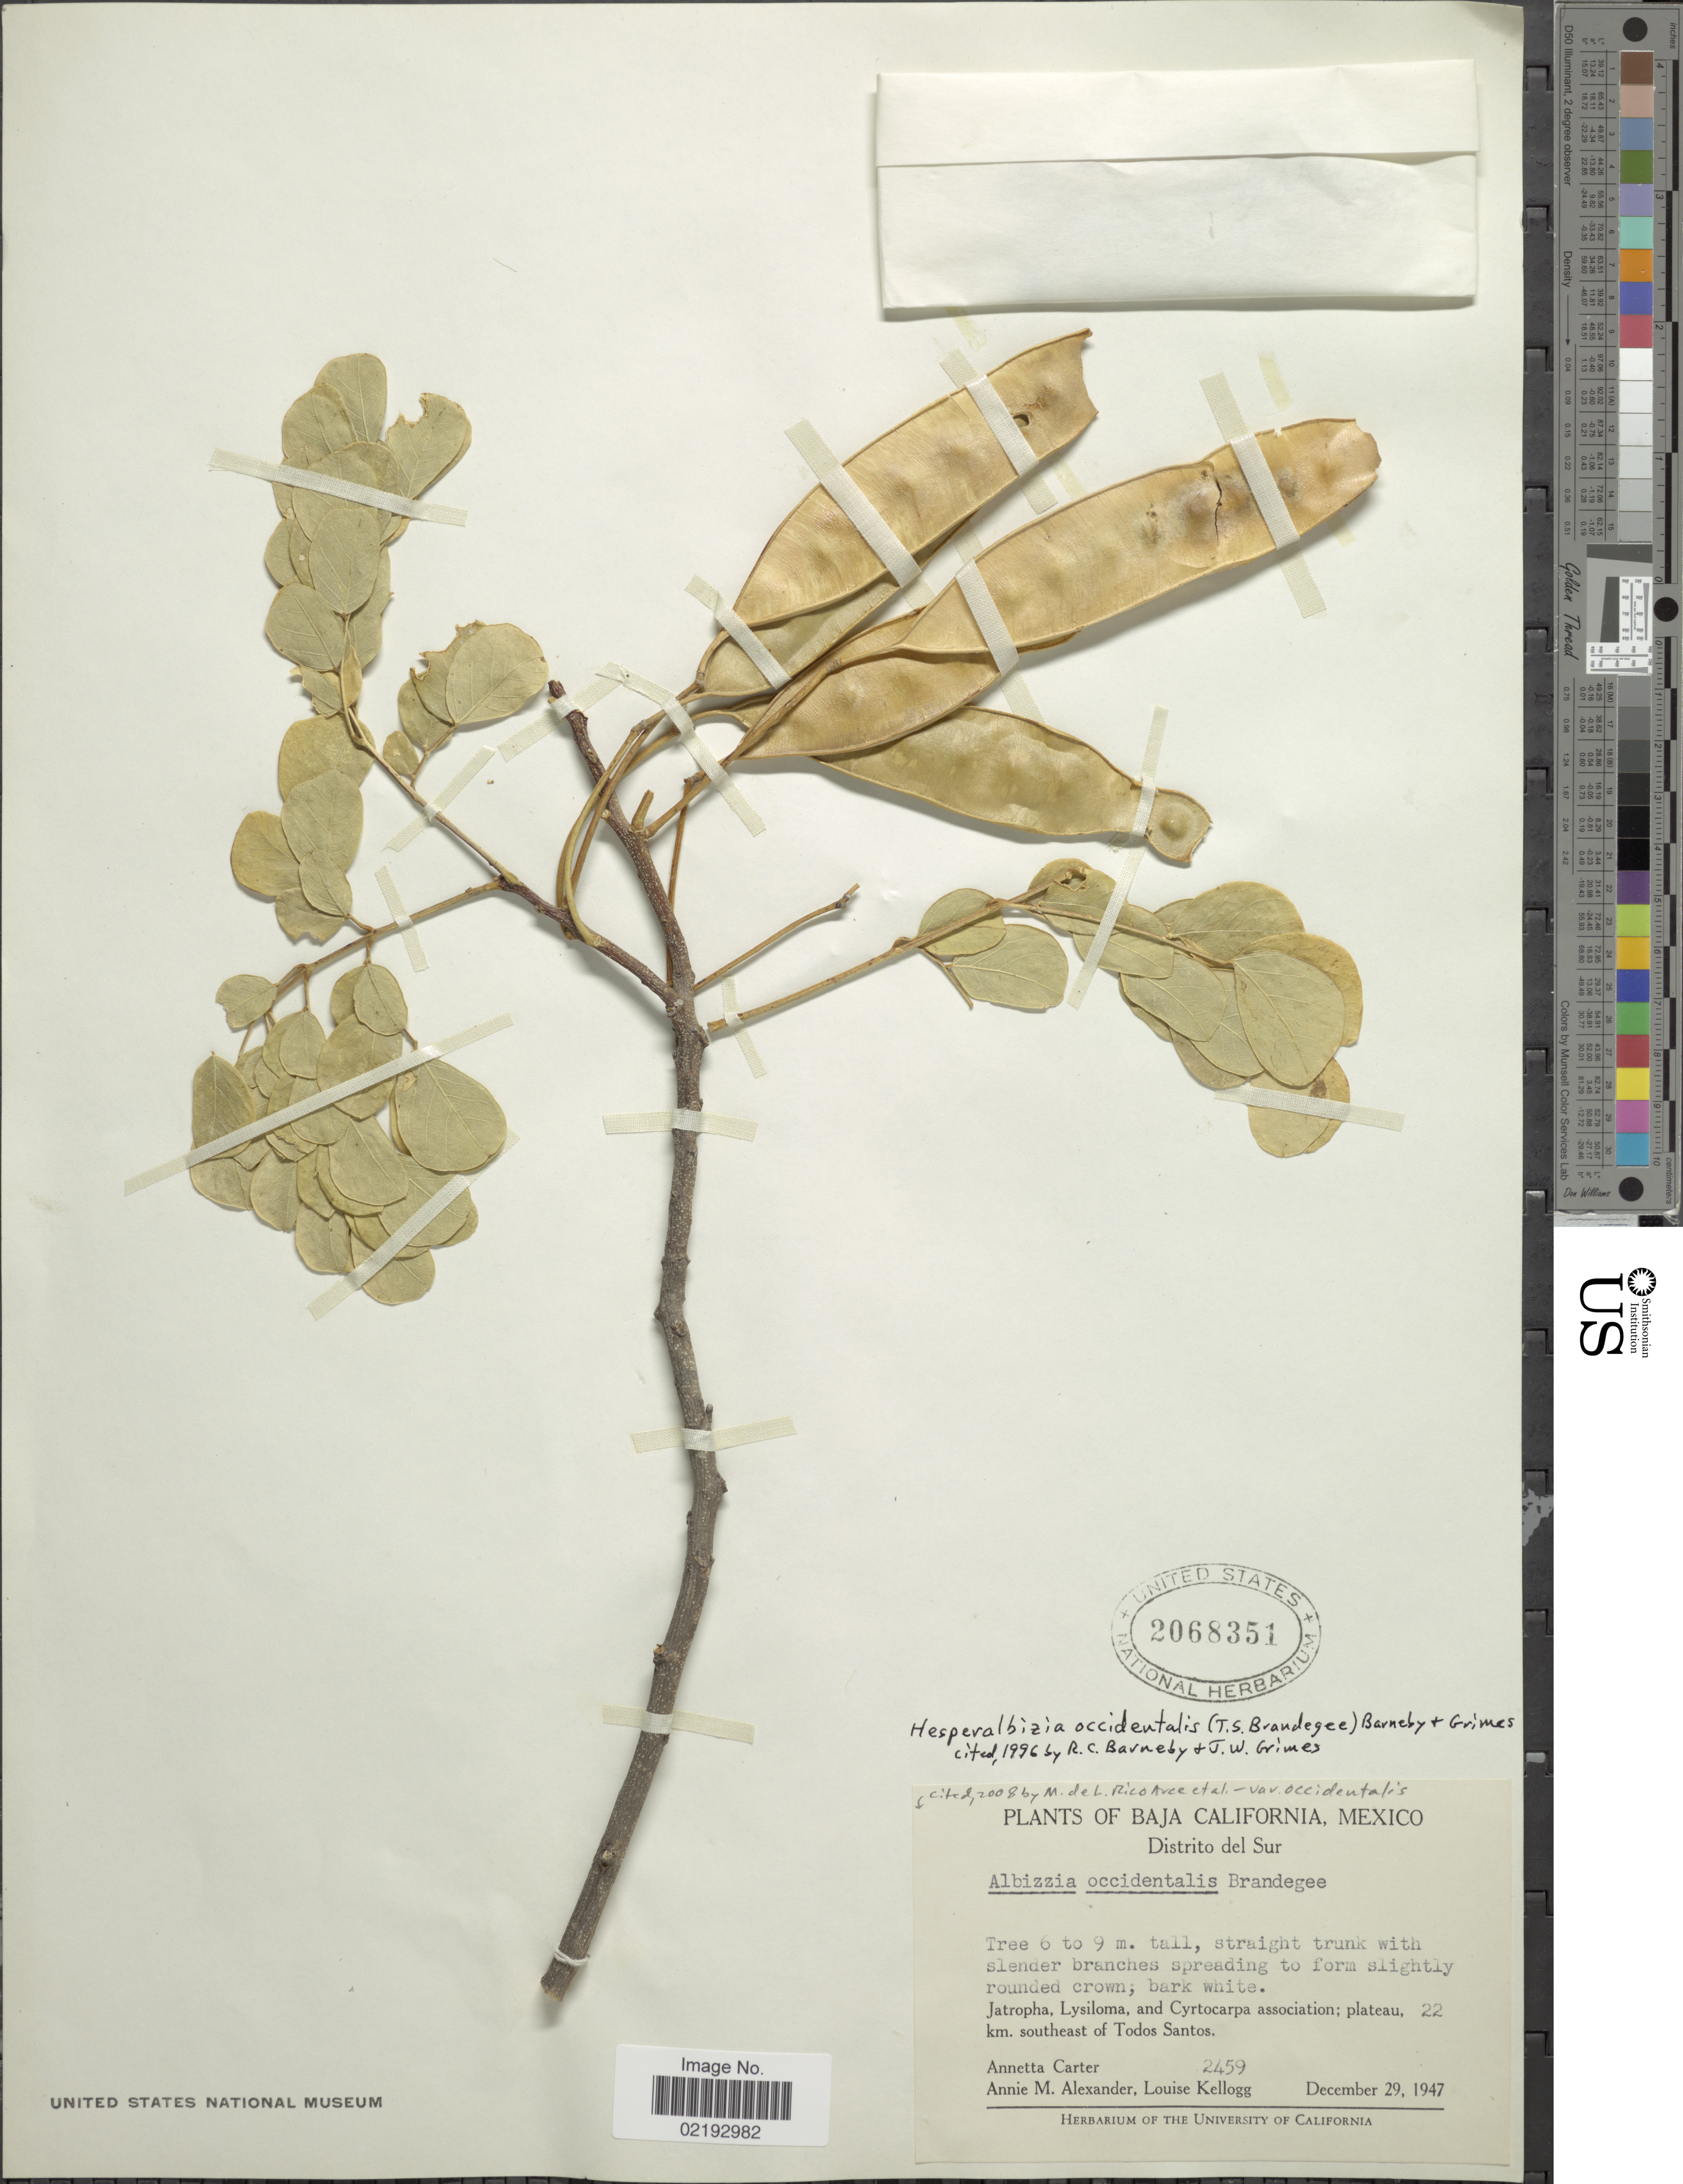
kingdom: Plantae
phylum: Tracheophyta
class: Magnoliopsida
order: Fabales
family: Fabaceae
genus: Hesperalbizia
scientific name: Hesperalbizia occidentalis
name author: (Brandegee) Barneby & J.W. Grimes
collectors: A. M. Carter, A. M. Alexander & L. Kellogg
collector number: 2459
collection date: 1947-12-29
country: Mexico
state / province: Baja California Sur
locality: Distrito del Sur, 22 km southeast of Todos Santos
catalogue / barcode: US 2068351